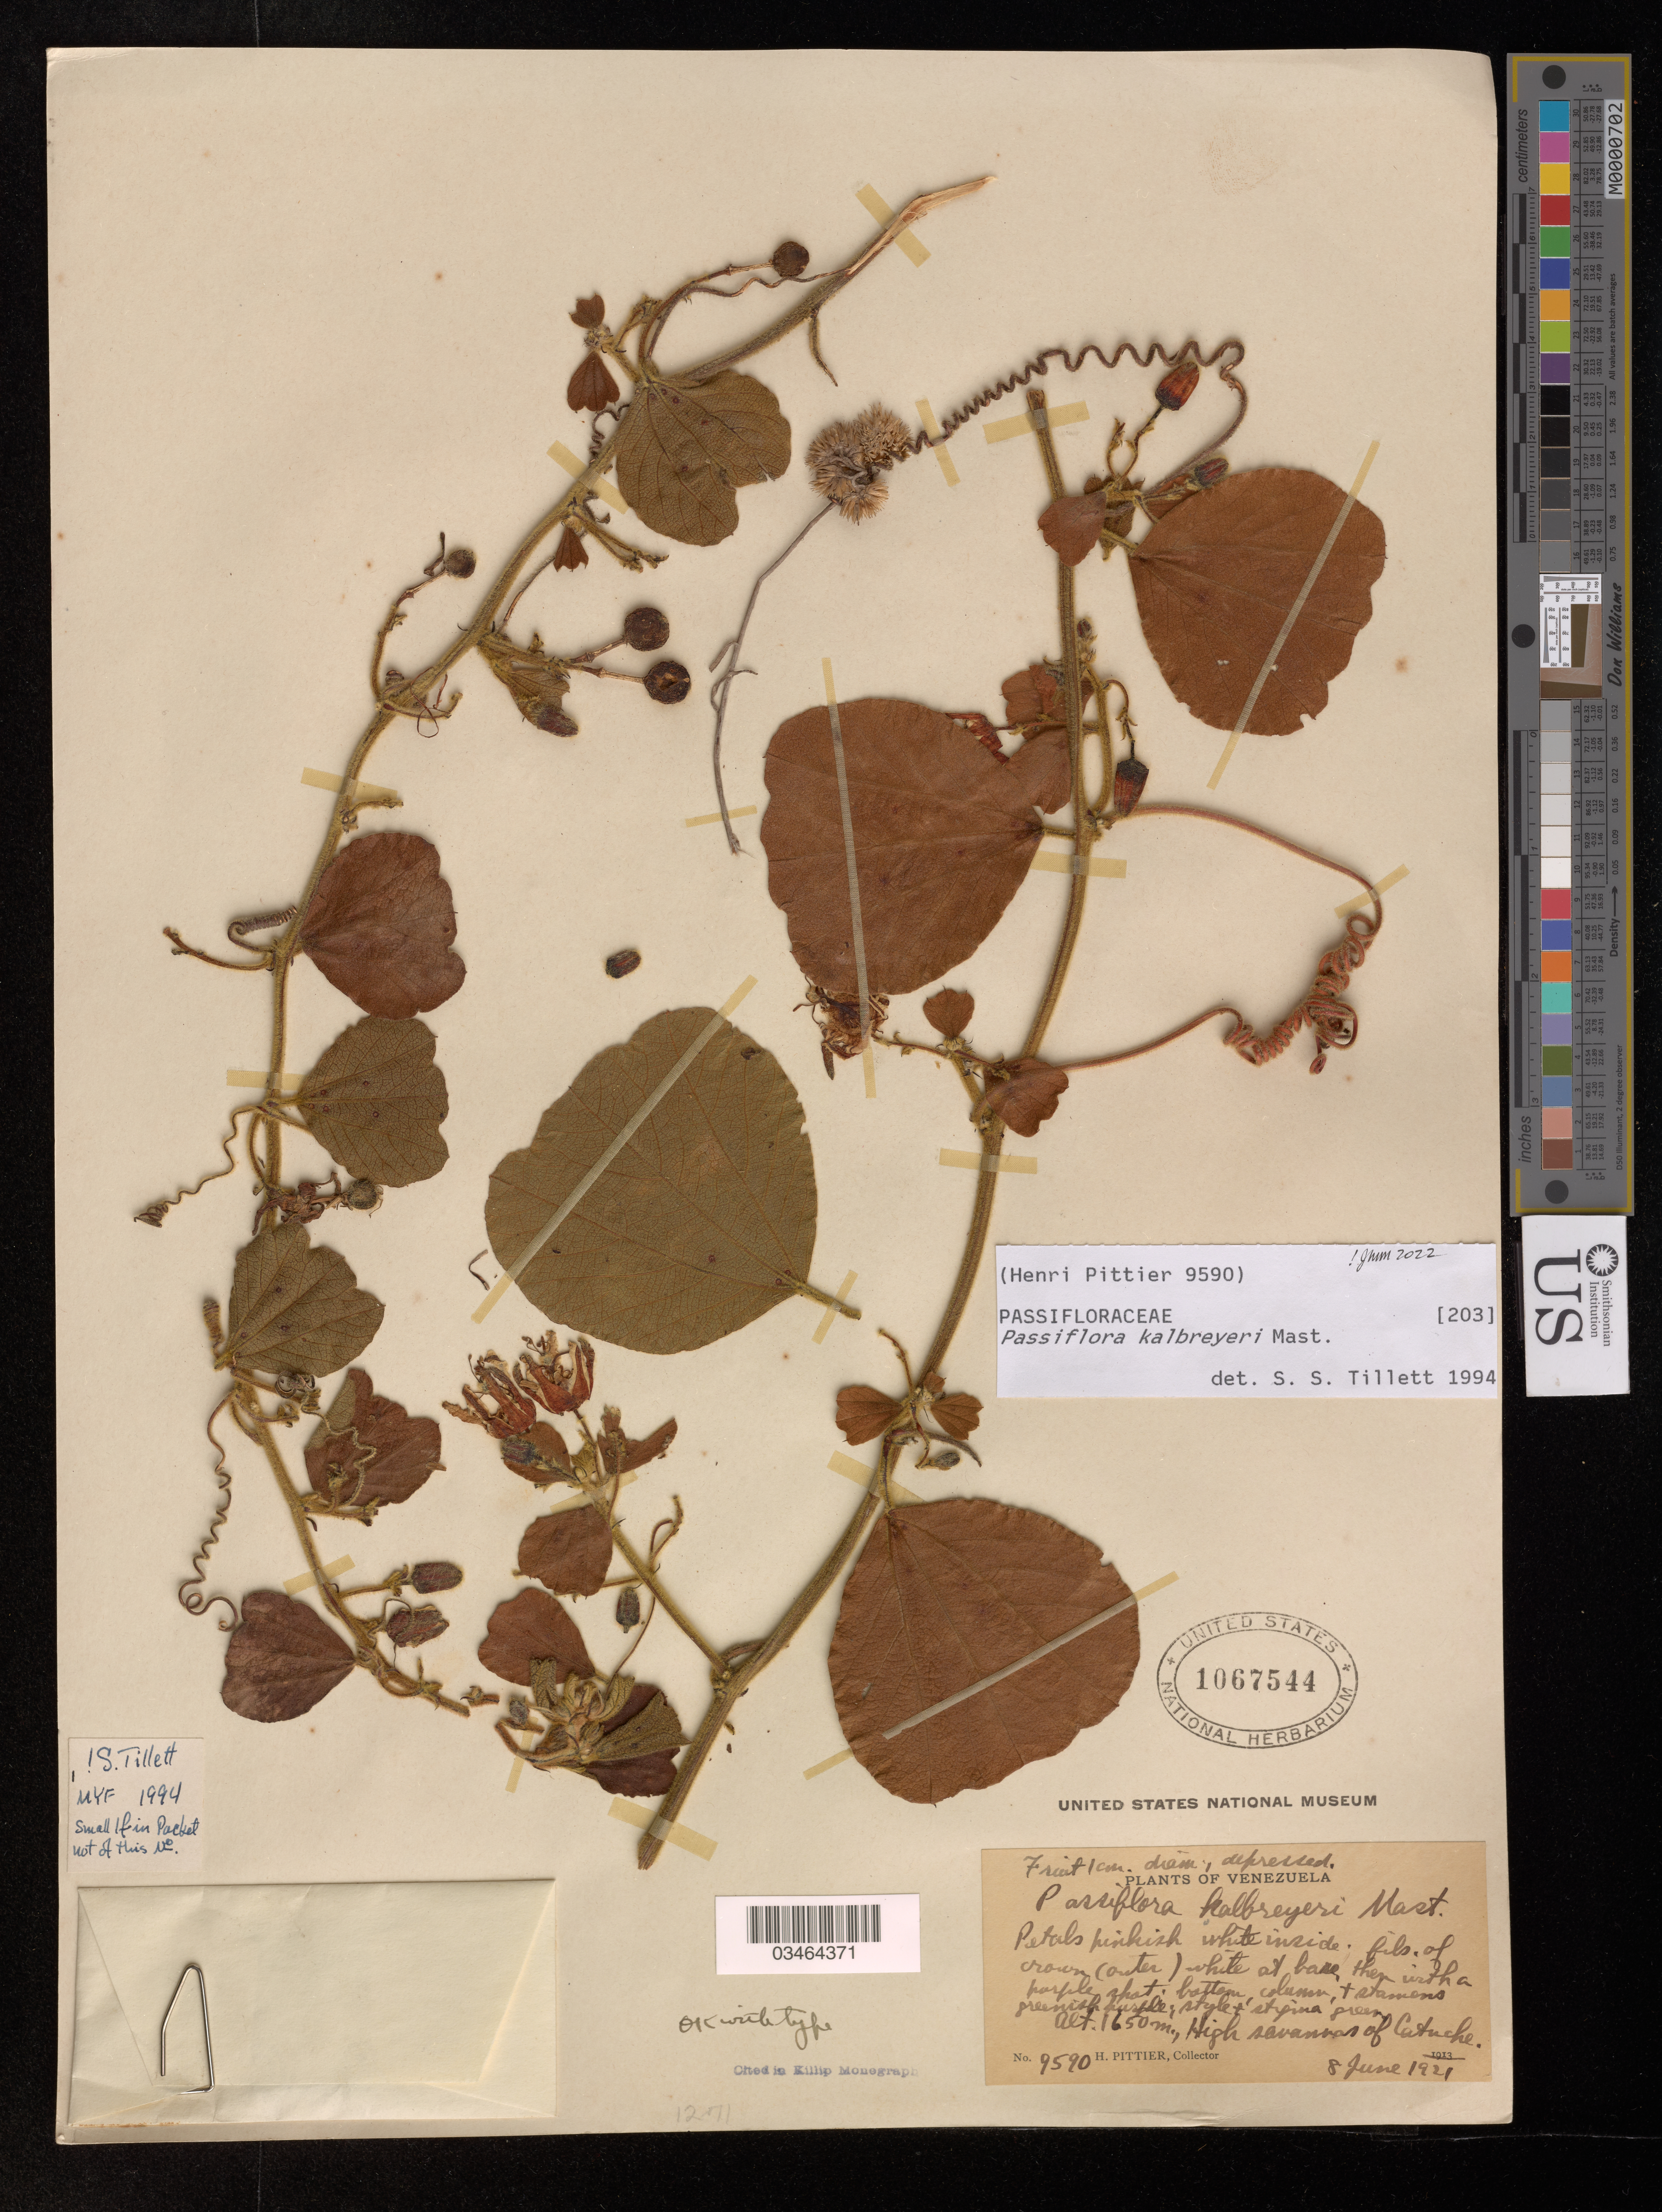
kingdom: Plantae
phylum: Tracheophyta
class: Magnoliopsida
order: Malpighiales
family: Passifloraceae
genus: Passiflora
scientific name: Passiflora kalbreyeri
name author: Mast.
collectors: H. F. Pittier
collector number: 9590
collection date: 1921-06-08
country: Venezuela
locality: High savannas of Catuche.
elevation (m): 1650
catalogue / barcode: US 1067544